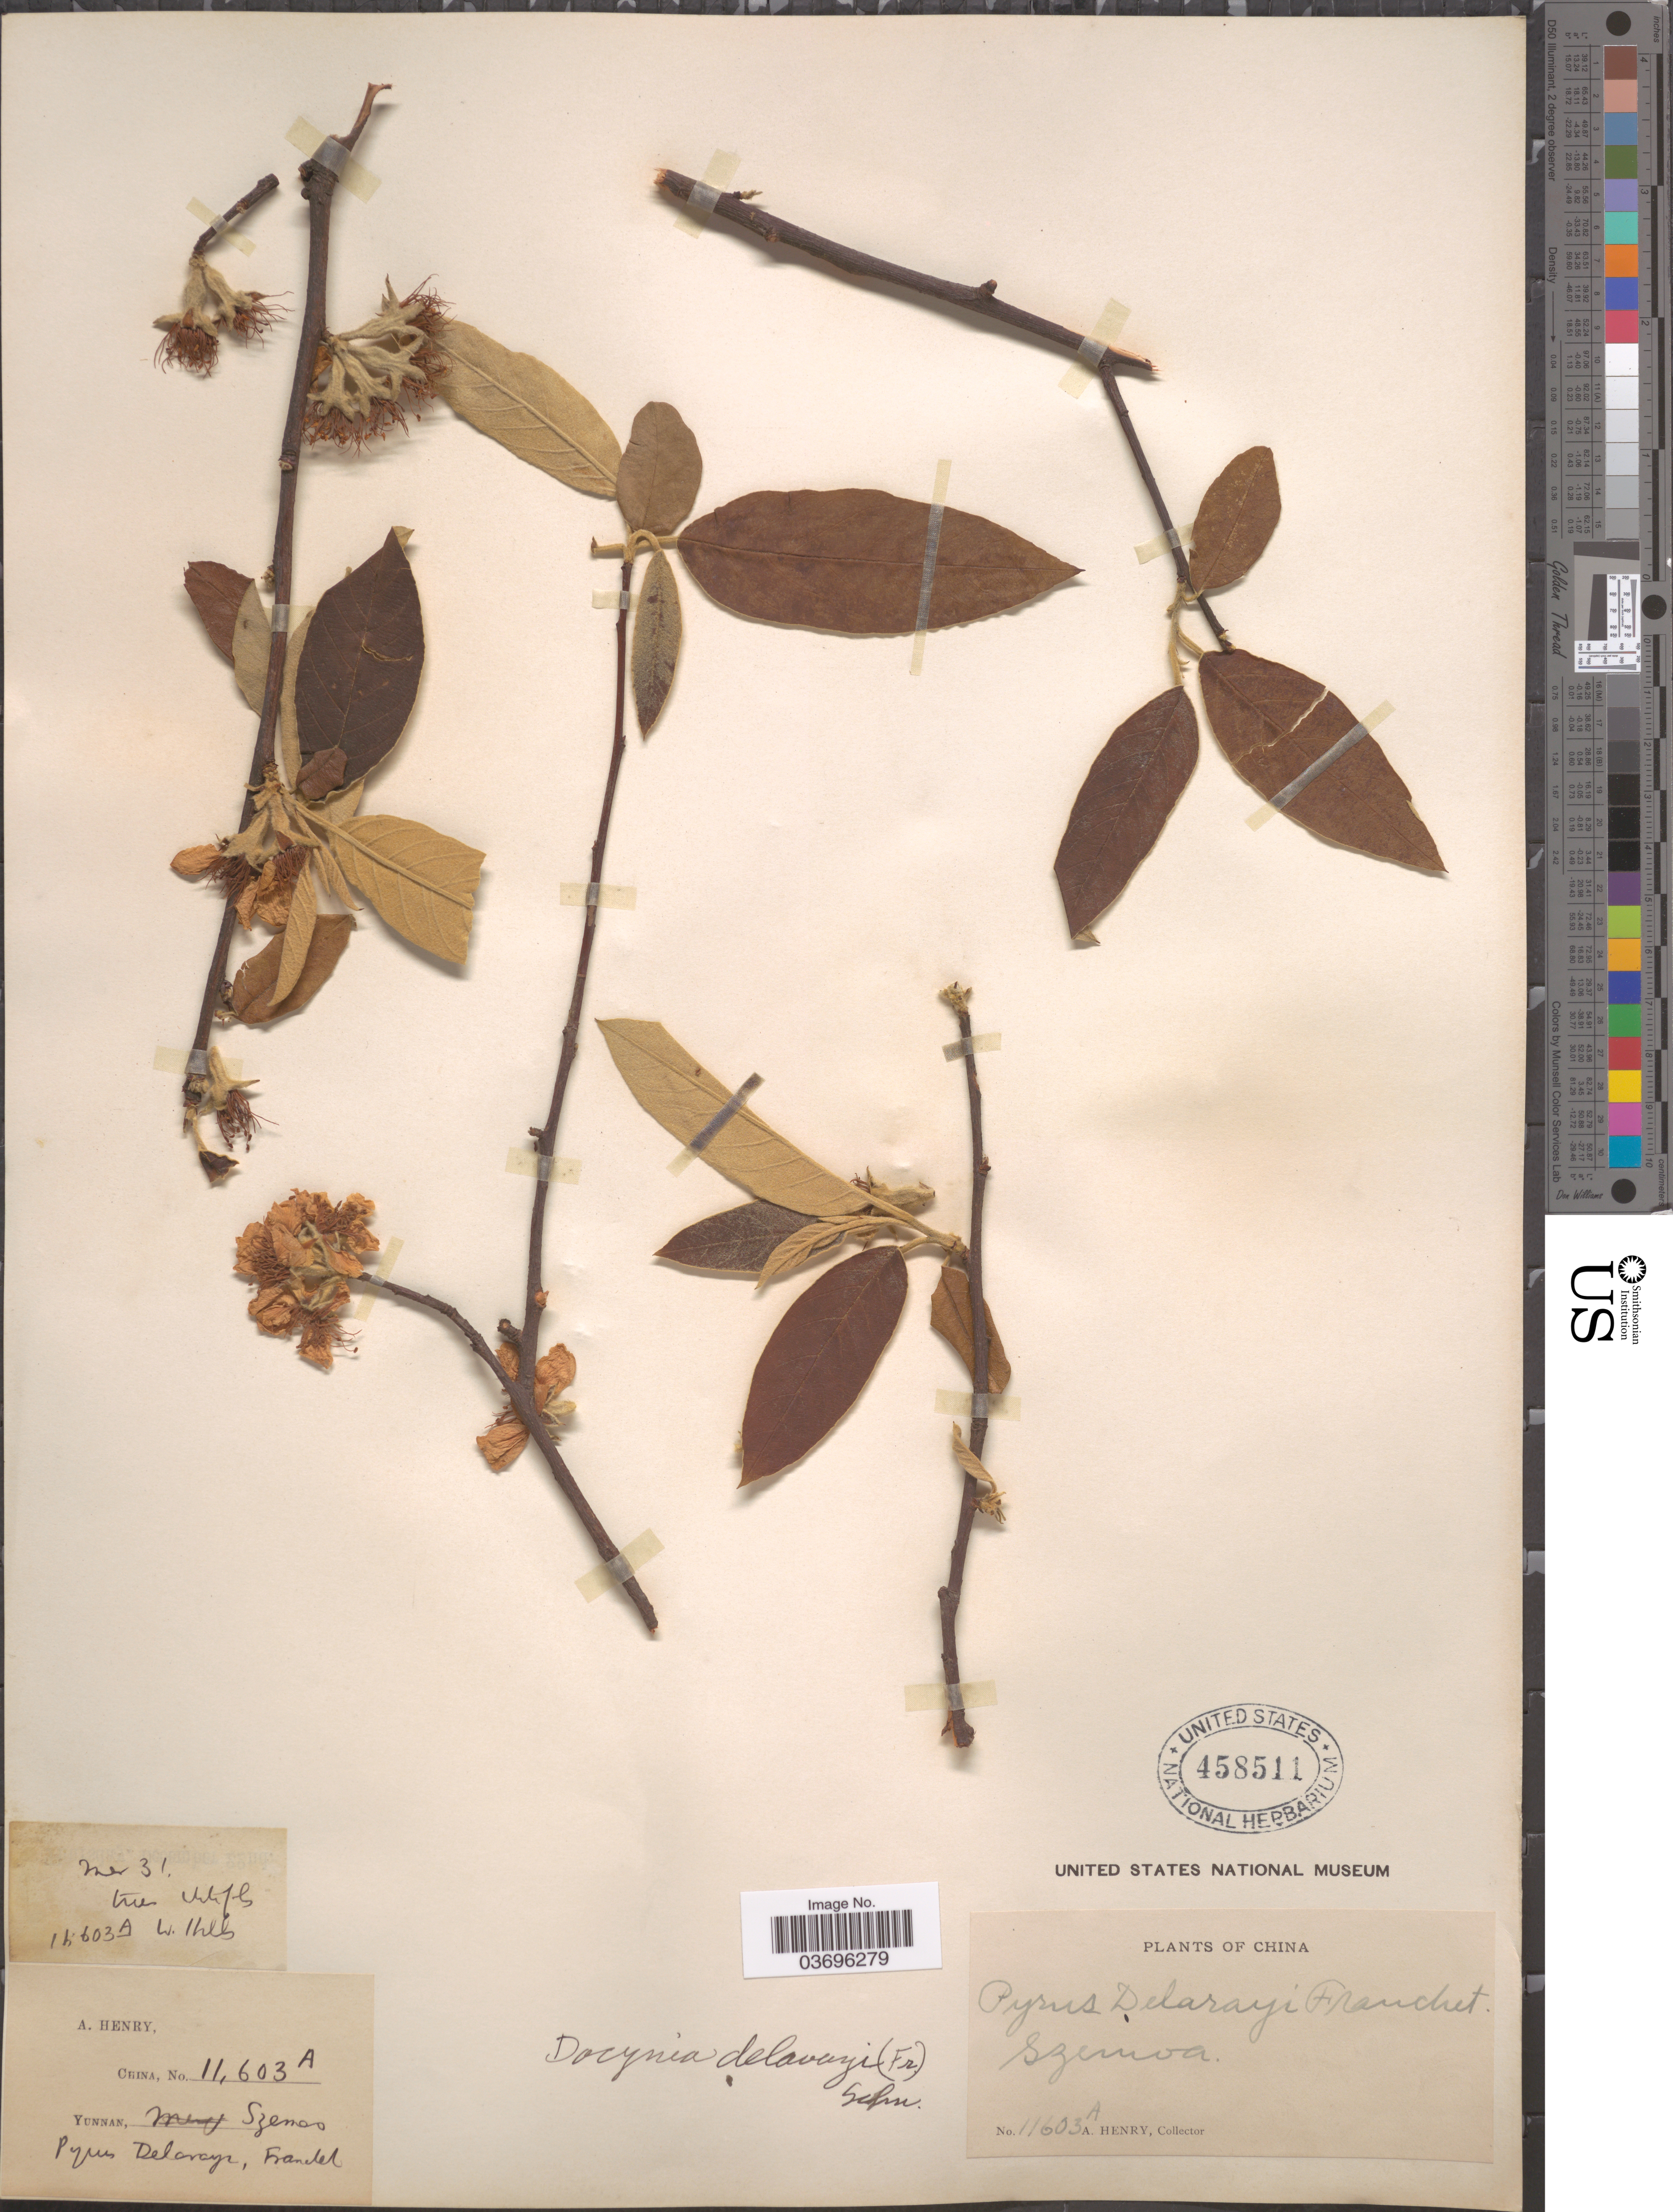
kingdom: Plantae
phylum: Tracheophyta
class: Magnoliopsida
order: Rosales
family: Rosaceae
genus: Docynia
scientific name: Docynia delavayi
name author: C.K. Schneid.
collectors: A. Henry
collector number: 11603 A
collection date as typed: Transcribed d/m/y: /3/31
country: China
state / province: Yunnan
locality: Szemoa.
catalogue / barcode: US 458511